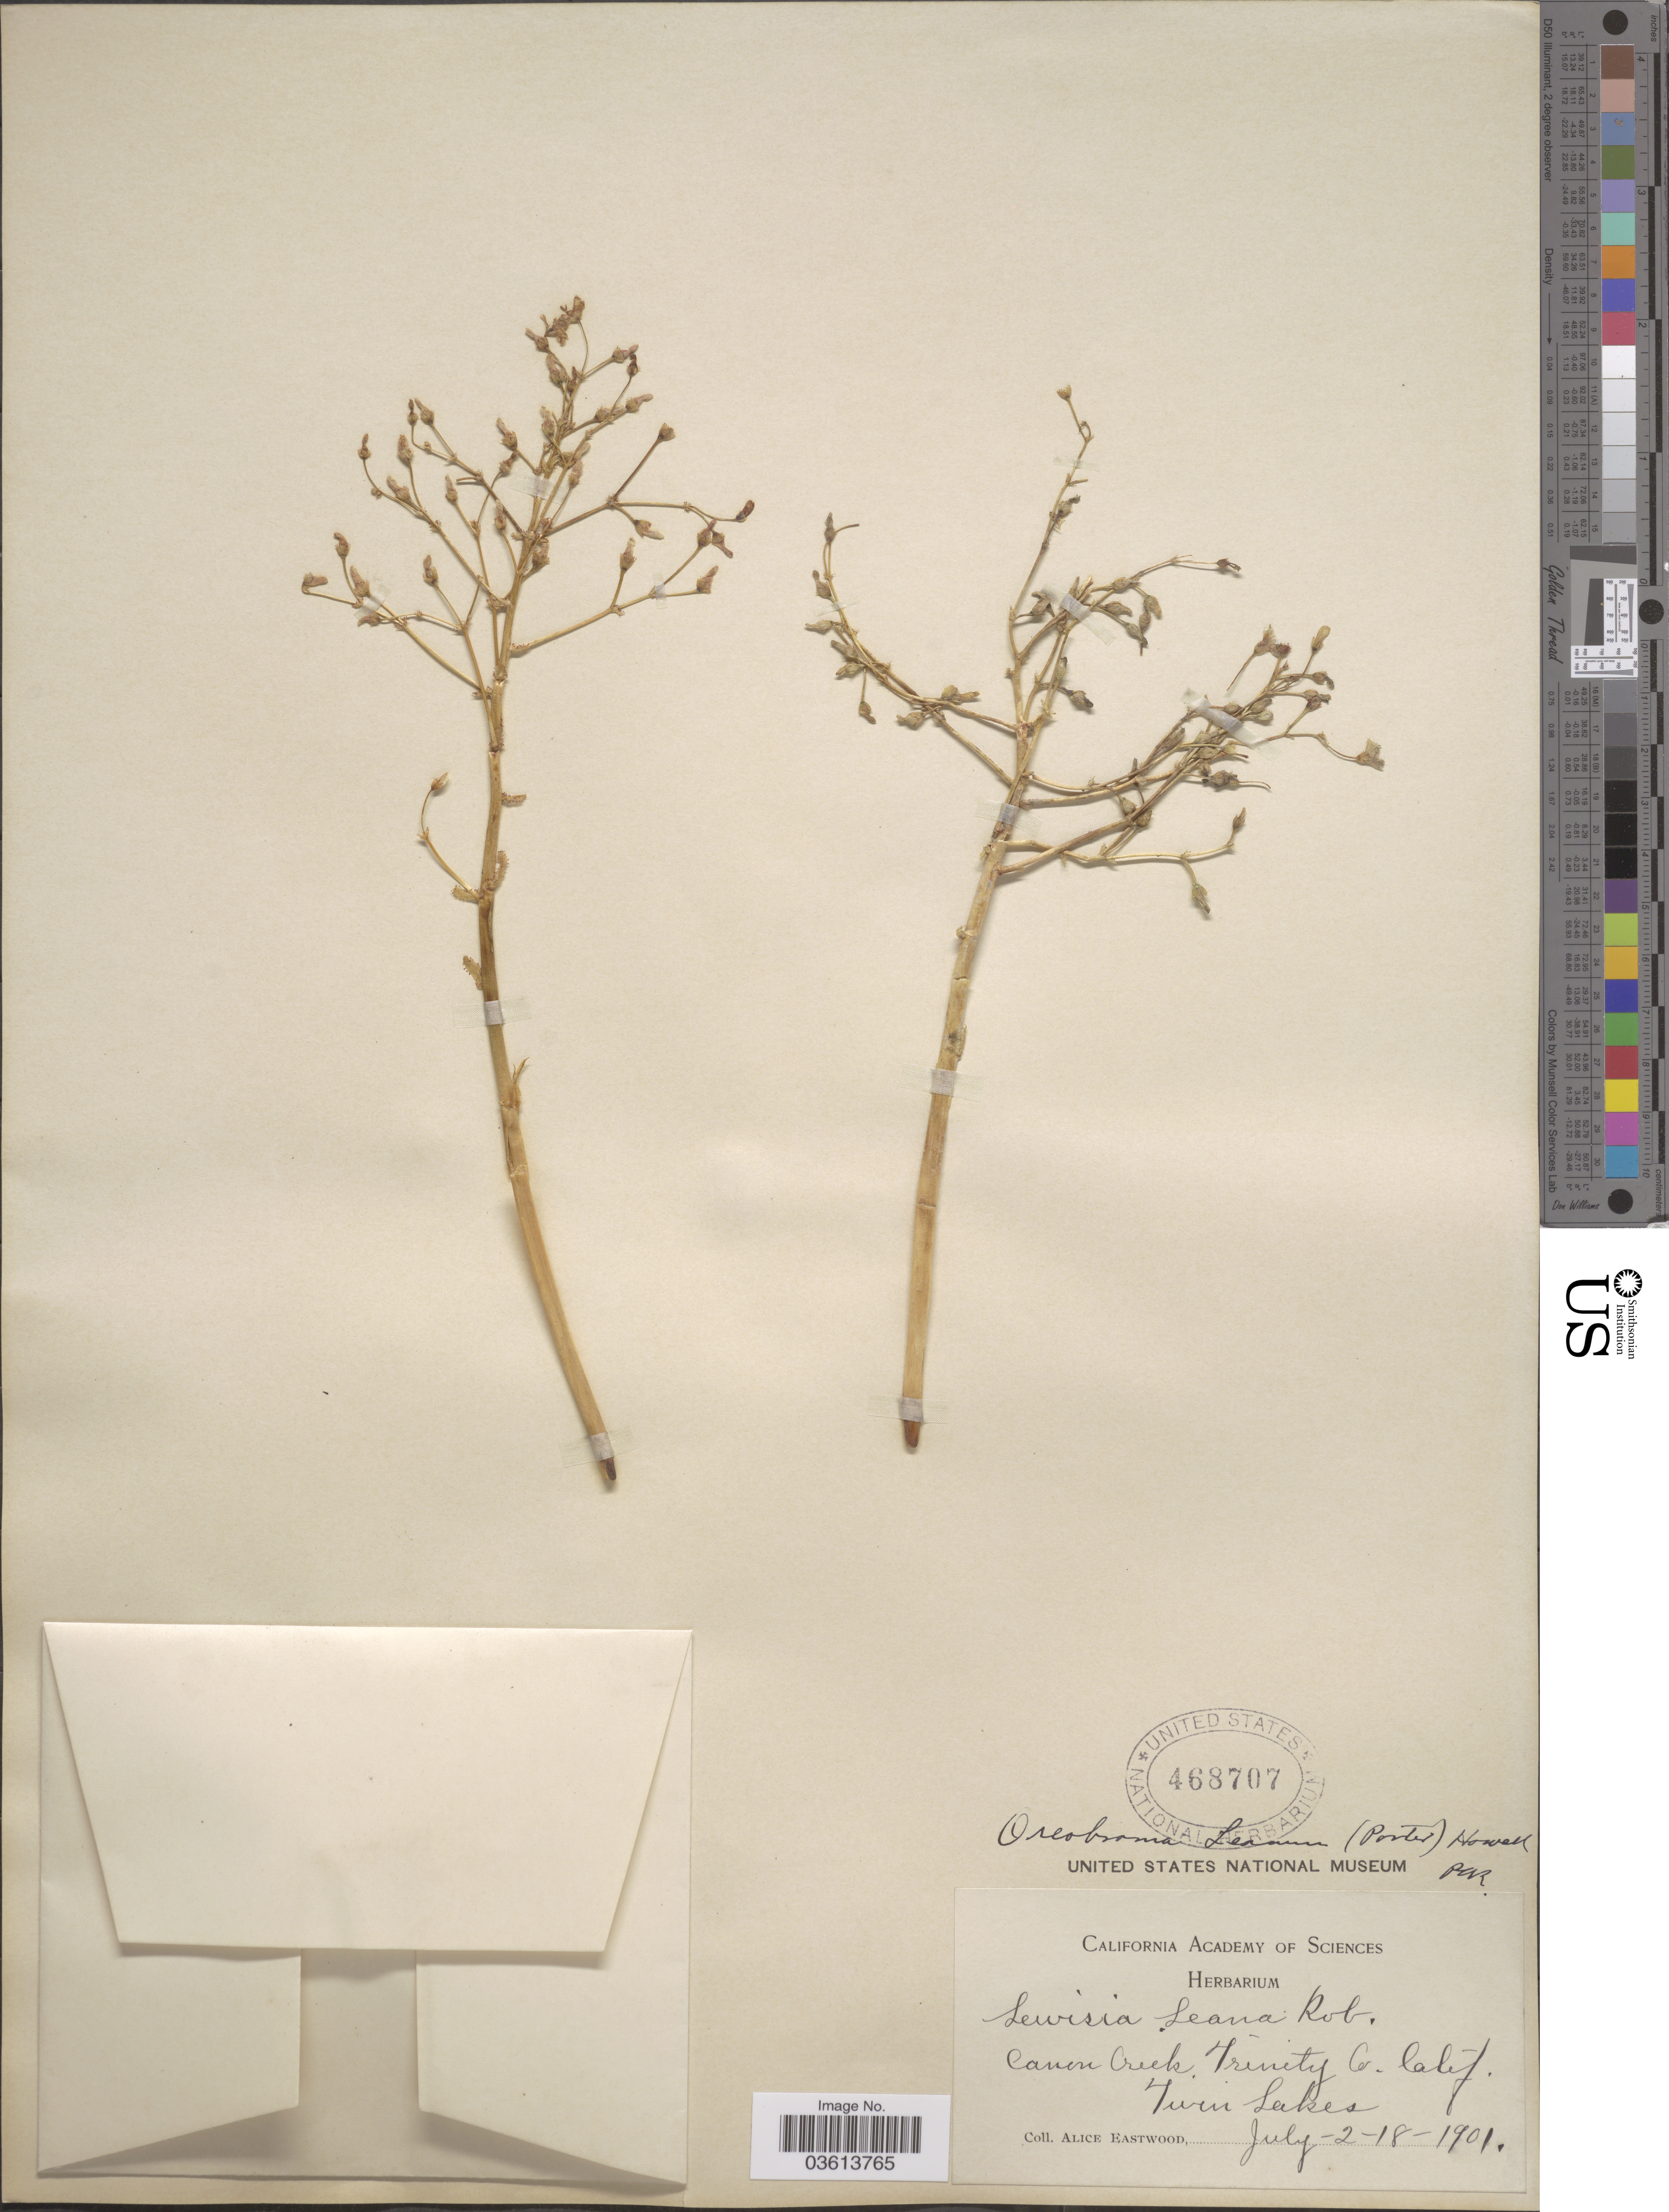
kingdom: Plantae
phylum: Tracheophyta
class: Magnoliopsida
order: Caryophyllales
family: Montiaceae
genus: Lewisia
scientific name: Lewisia leeana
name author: (Porter) B.L. Rob.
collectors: A. Eastwood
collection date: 1901-07-02/1901-07-18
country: United States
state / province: California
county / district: Trinity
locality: Canon Creek, Trinity Co. Twin Lakes.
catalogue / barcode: US 468707